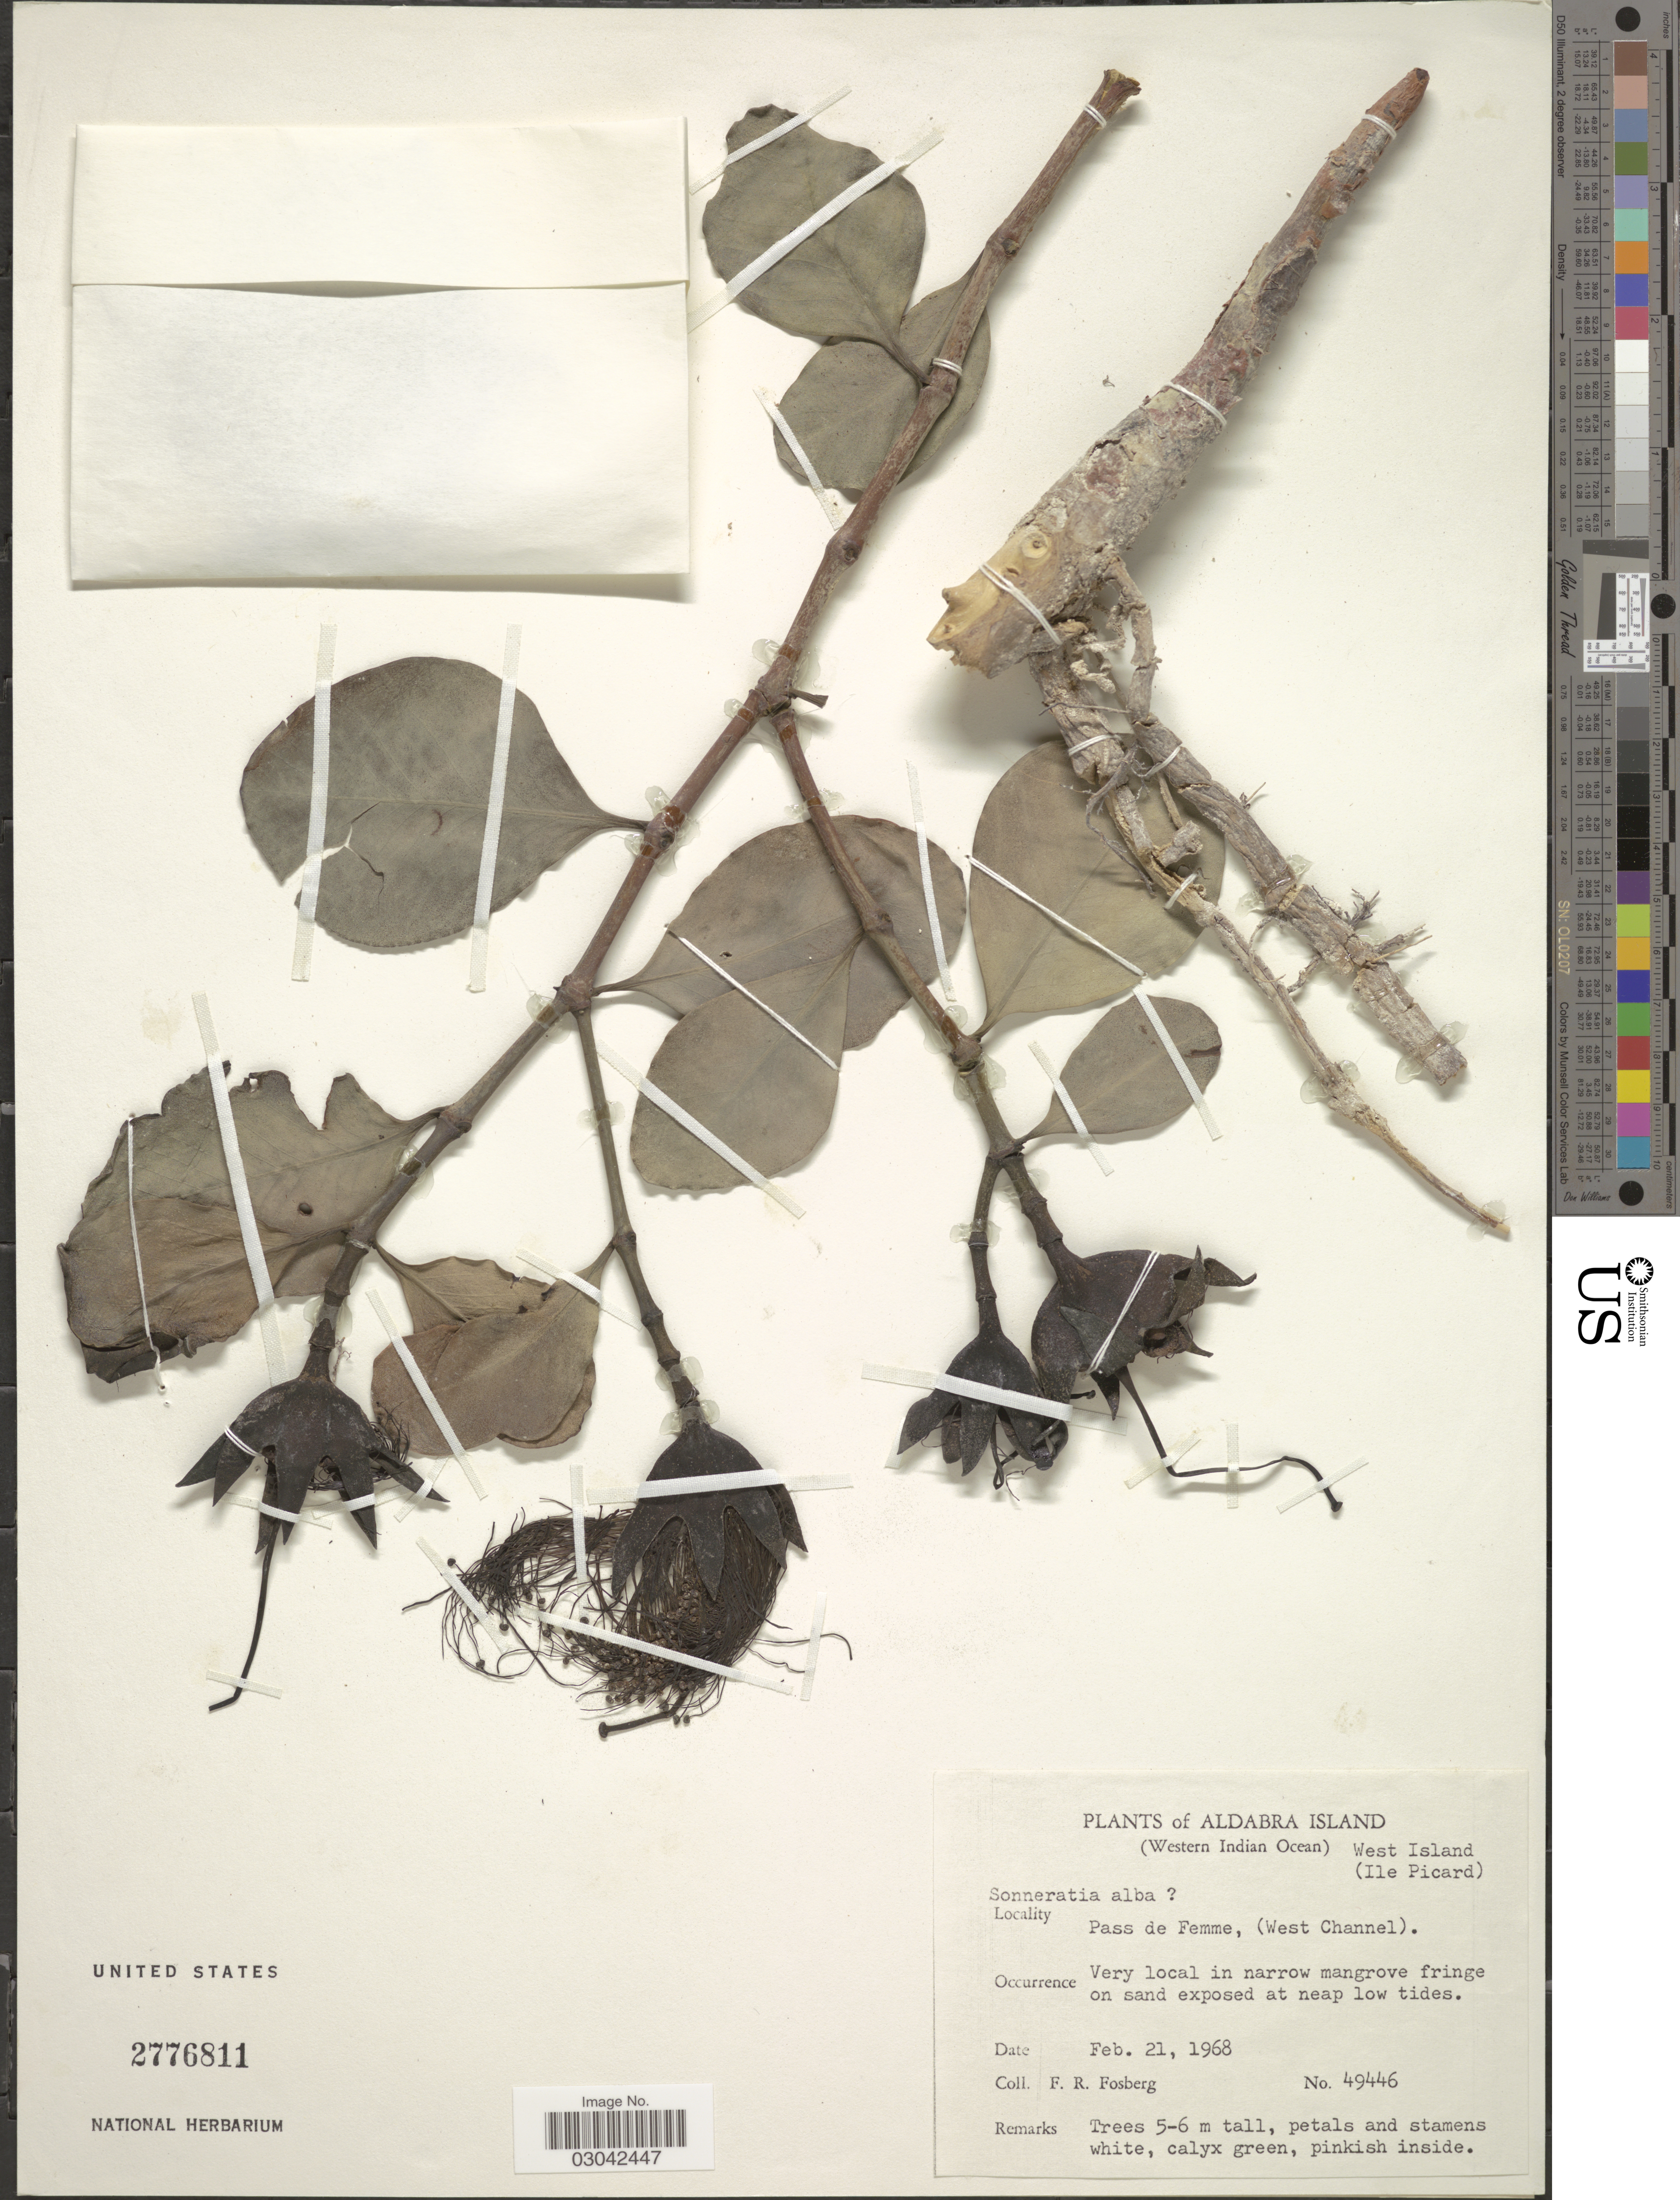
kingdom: Plantae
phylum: Tracheophyta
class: Magnoliopsida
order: Myrtales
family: Lythraceae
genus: Sonneratia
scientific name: Sonneratia alba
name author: Sm.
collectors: F. R. Fosberg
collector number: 49446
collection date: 1968-02-21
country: Seychelles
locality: Aldabra Island. (Western Indian Ocean). West Island (Ile Picard). Pass de Femme, (West Channel).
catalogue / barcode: US 2776811